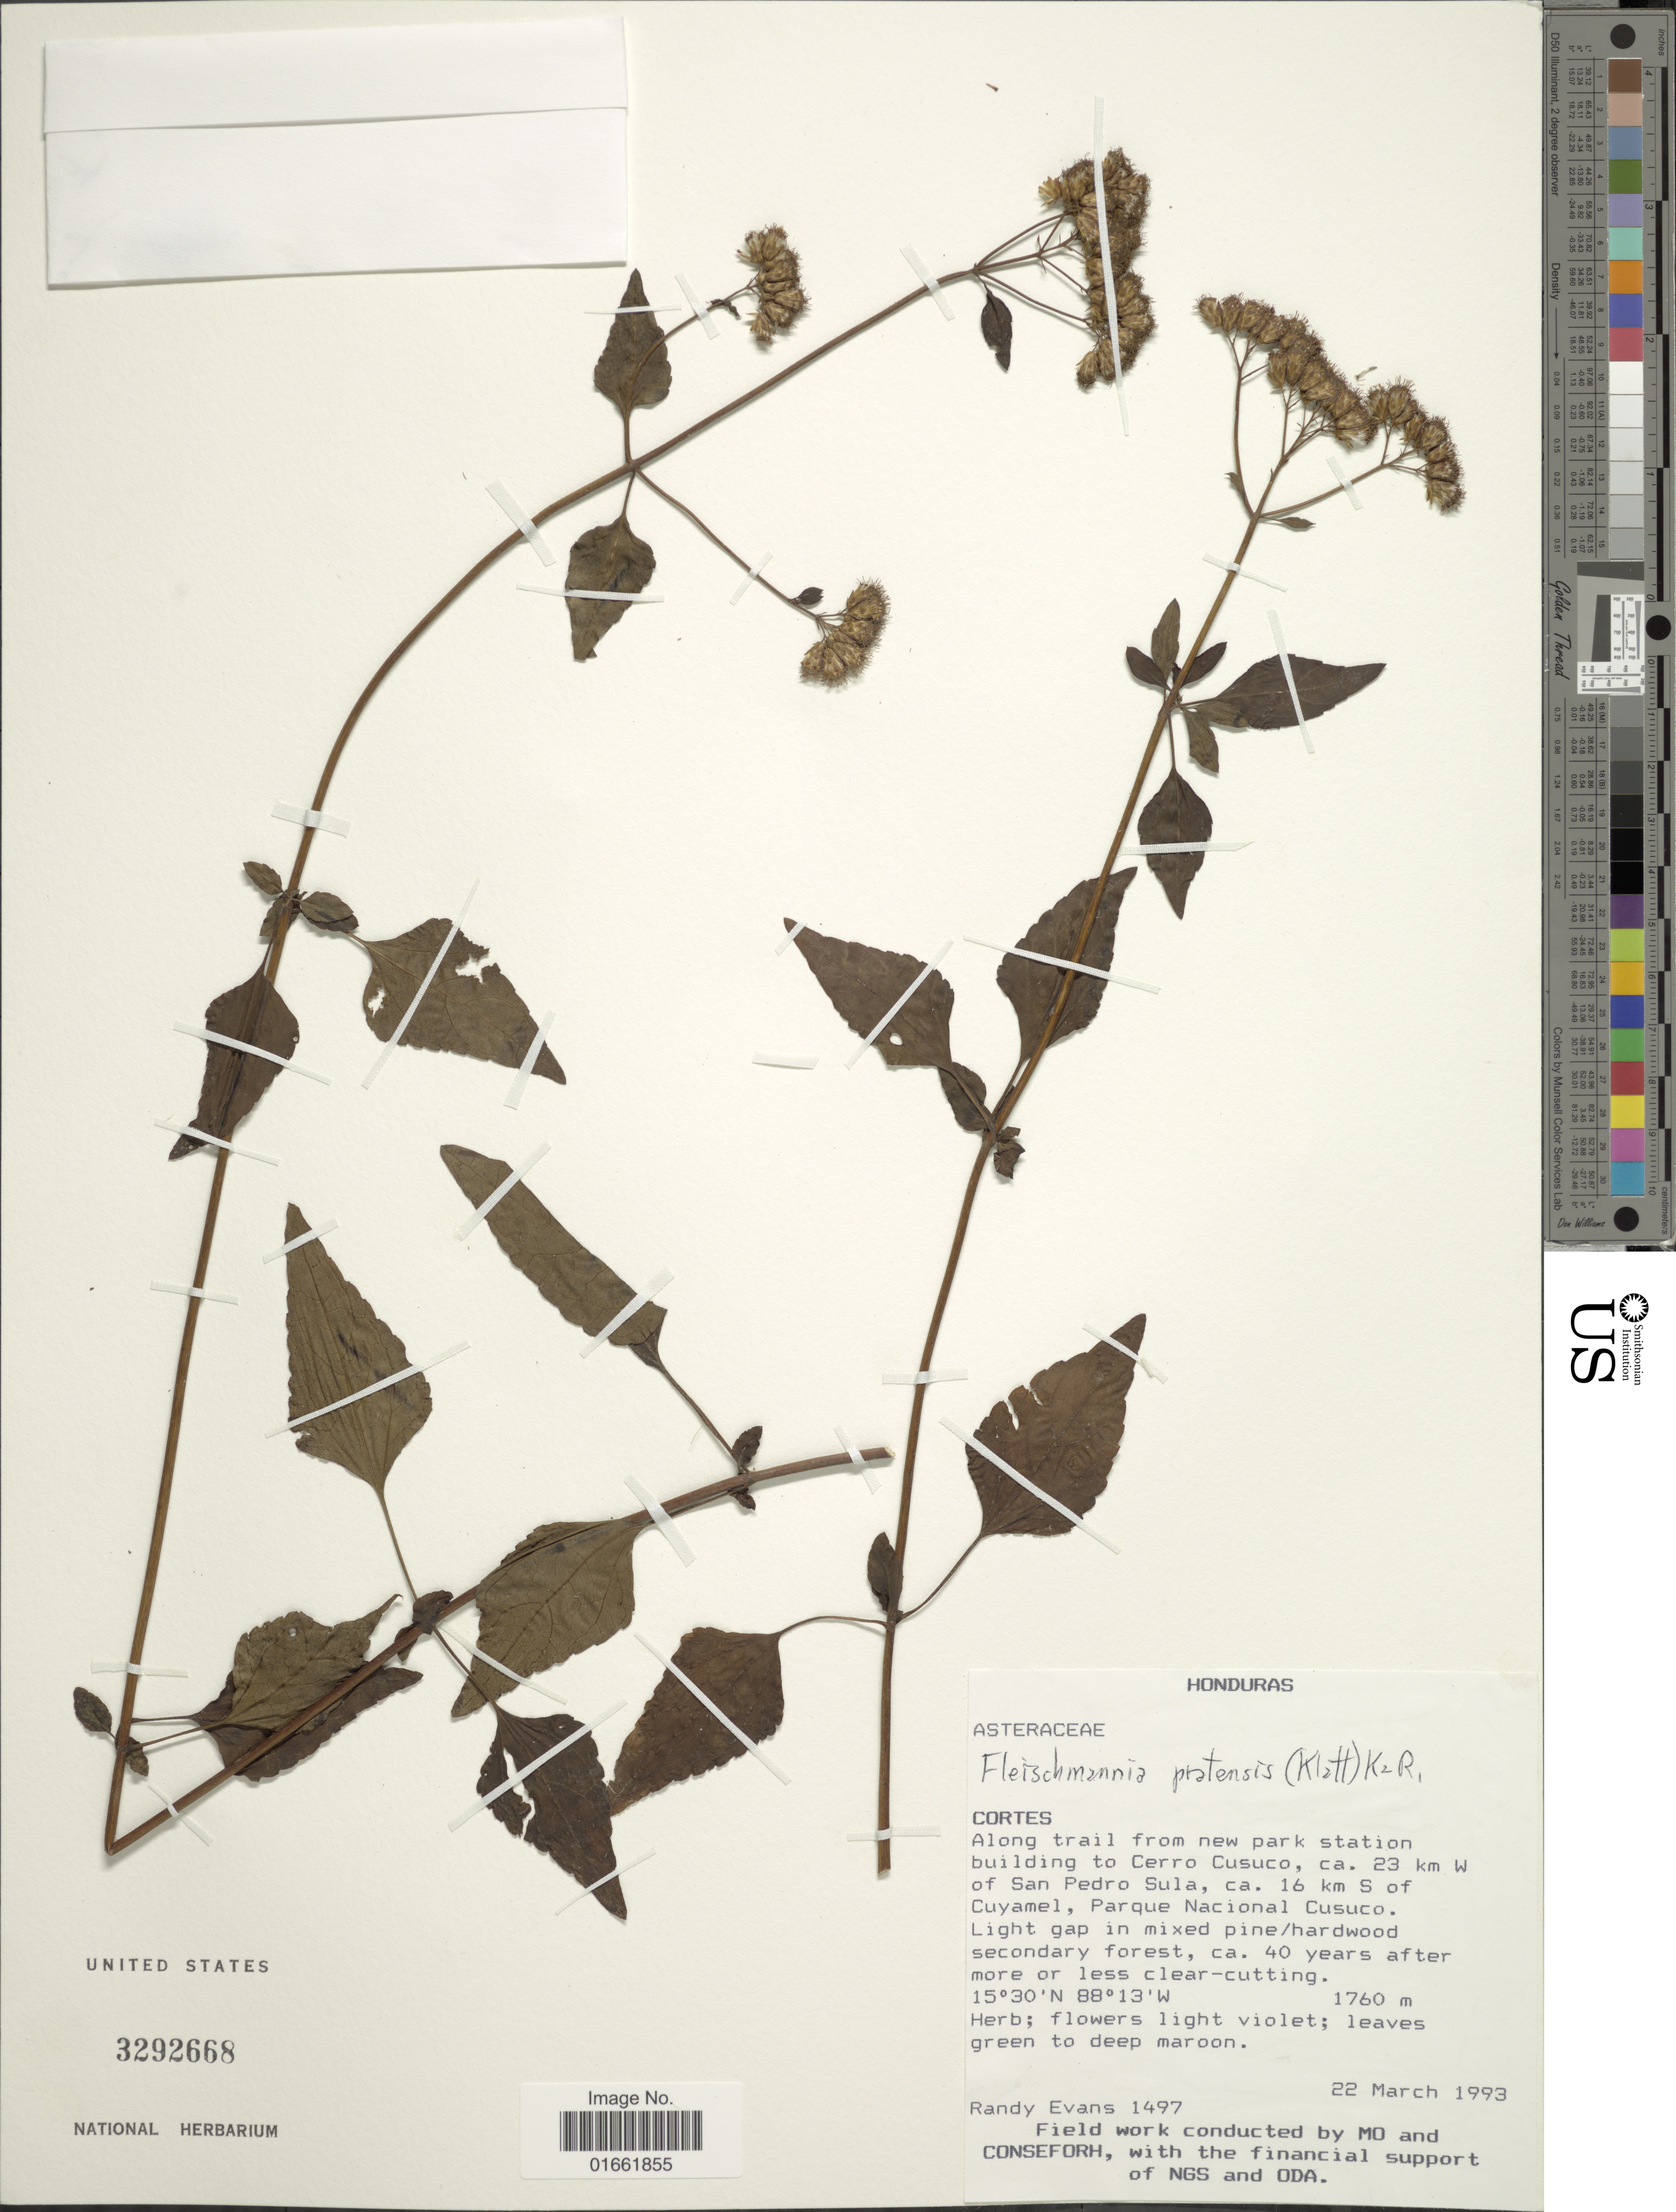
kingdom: Plantae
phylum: Tracheophyta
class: Magnoliopsida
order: Asterales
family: Asteraceae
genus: Fleischmannia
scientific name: Fleischmannia pratensis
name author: (Klatt) R.M. King & H. Rob.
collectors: R. Evans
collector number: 1497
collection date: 1993-03-22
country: Honduras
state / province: Cortés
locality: Cortes. Along trail from new park station building to Cerro Cusuco, ca. 23 km W of San Pedro Sula, ca. 16 km S of Cuyamel, Parque Nacional Cusuco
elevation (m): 1760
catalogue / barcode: US 3292668